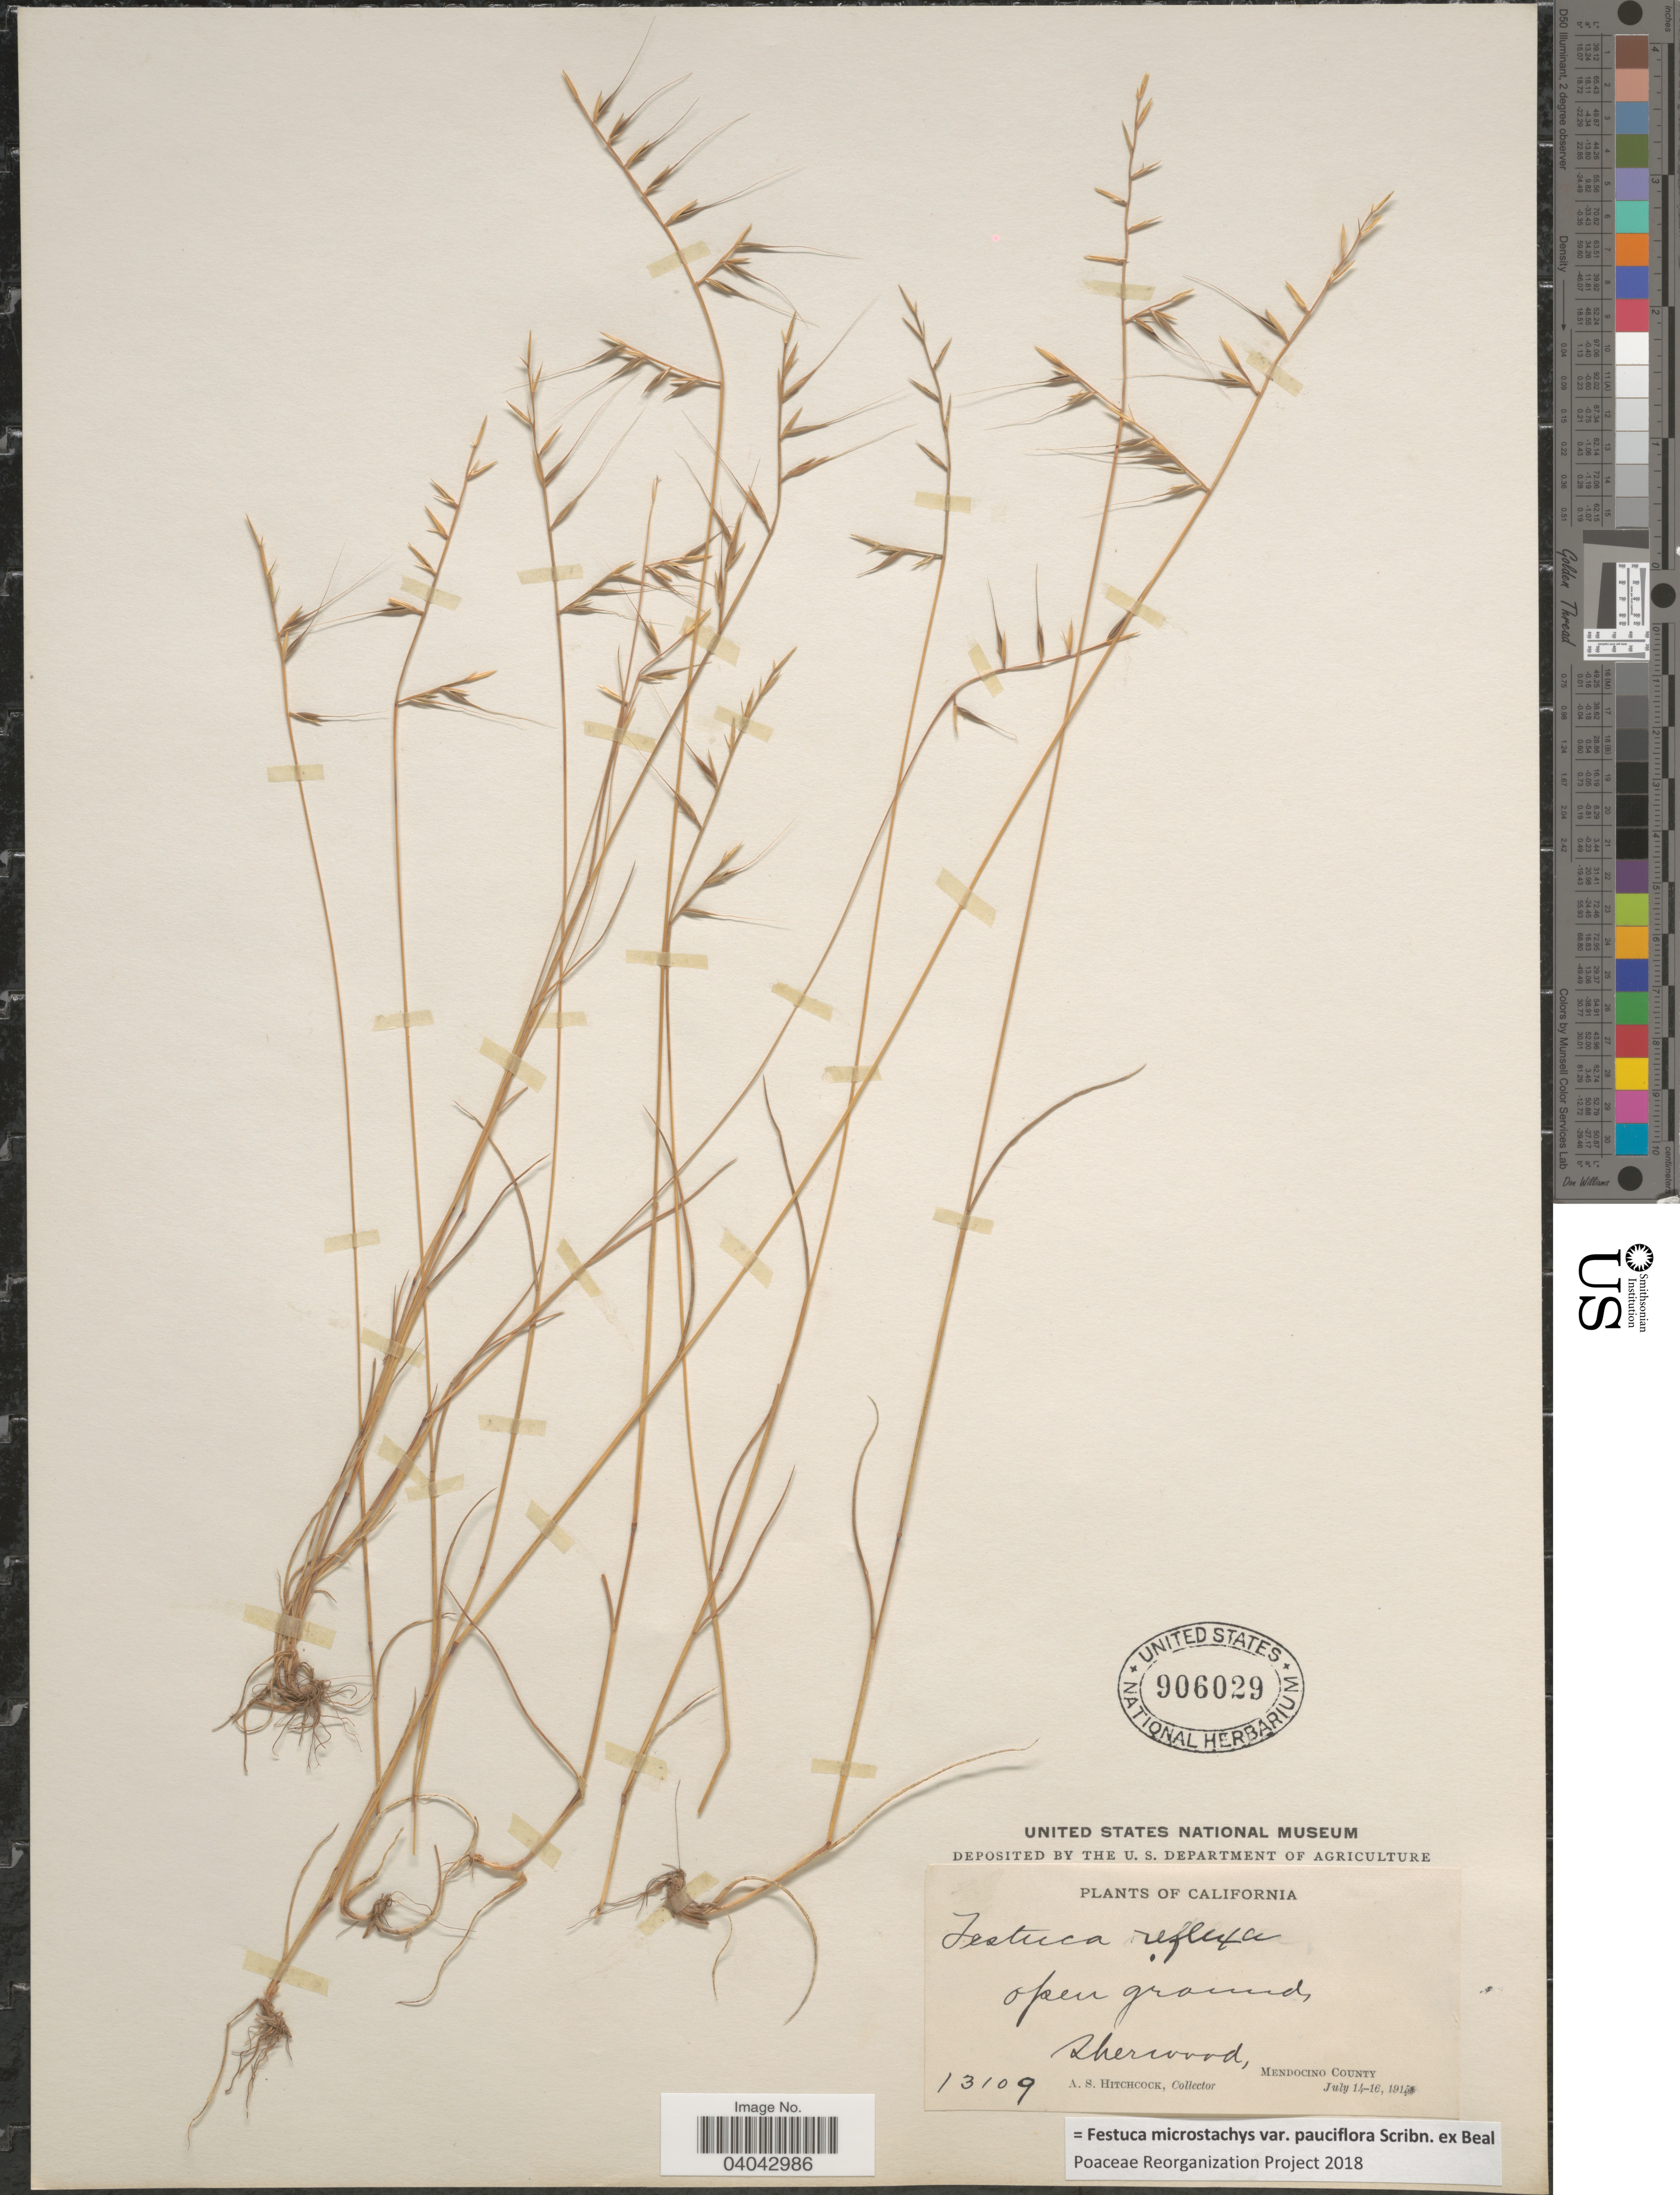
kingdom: Plantae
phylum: Tracheophyta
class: Liliopsida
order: Poales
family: Poaceae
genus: Festuca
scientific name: Festuca microstachys var. pauciflora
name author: Scribn. ex W.J. Beal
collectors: A. S. Hitchcock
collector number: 13109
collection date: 1915-07-14/1915-07-16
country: United States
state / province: California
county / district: Mendocino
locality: Sherwood, Mendocino County.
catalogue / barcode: US 906029